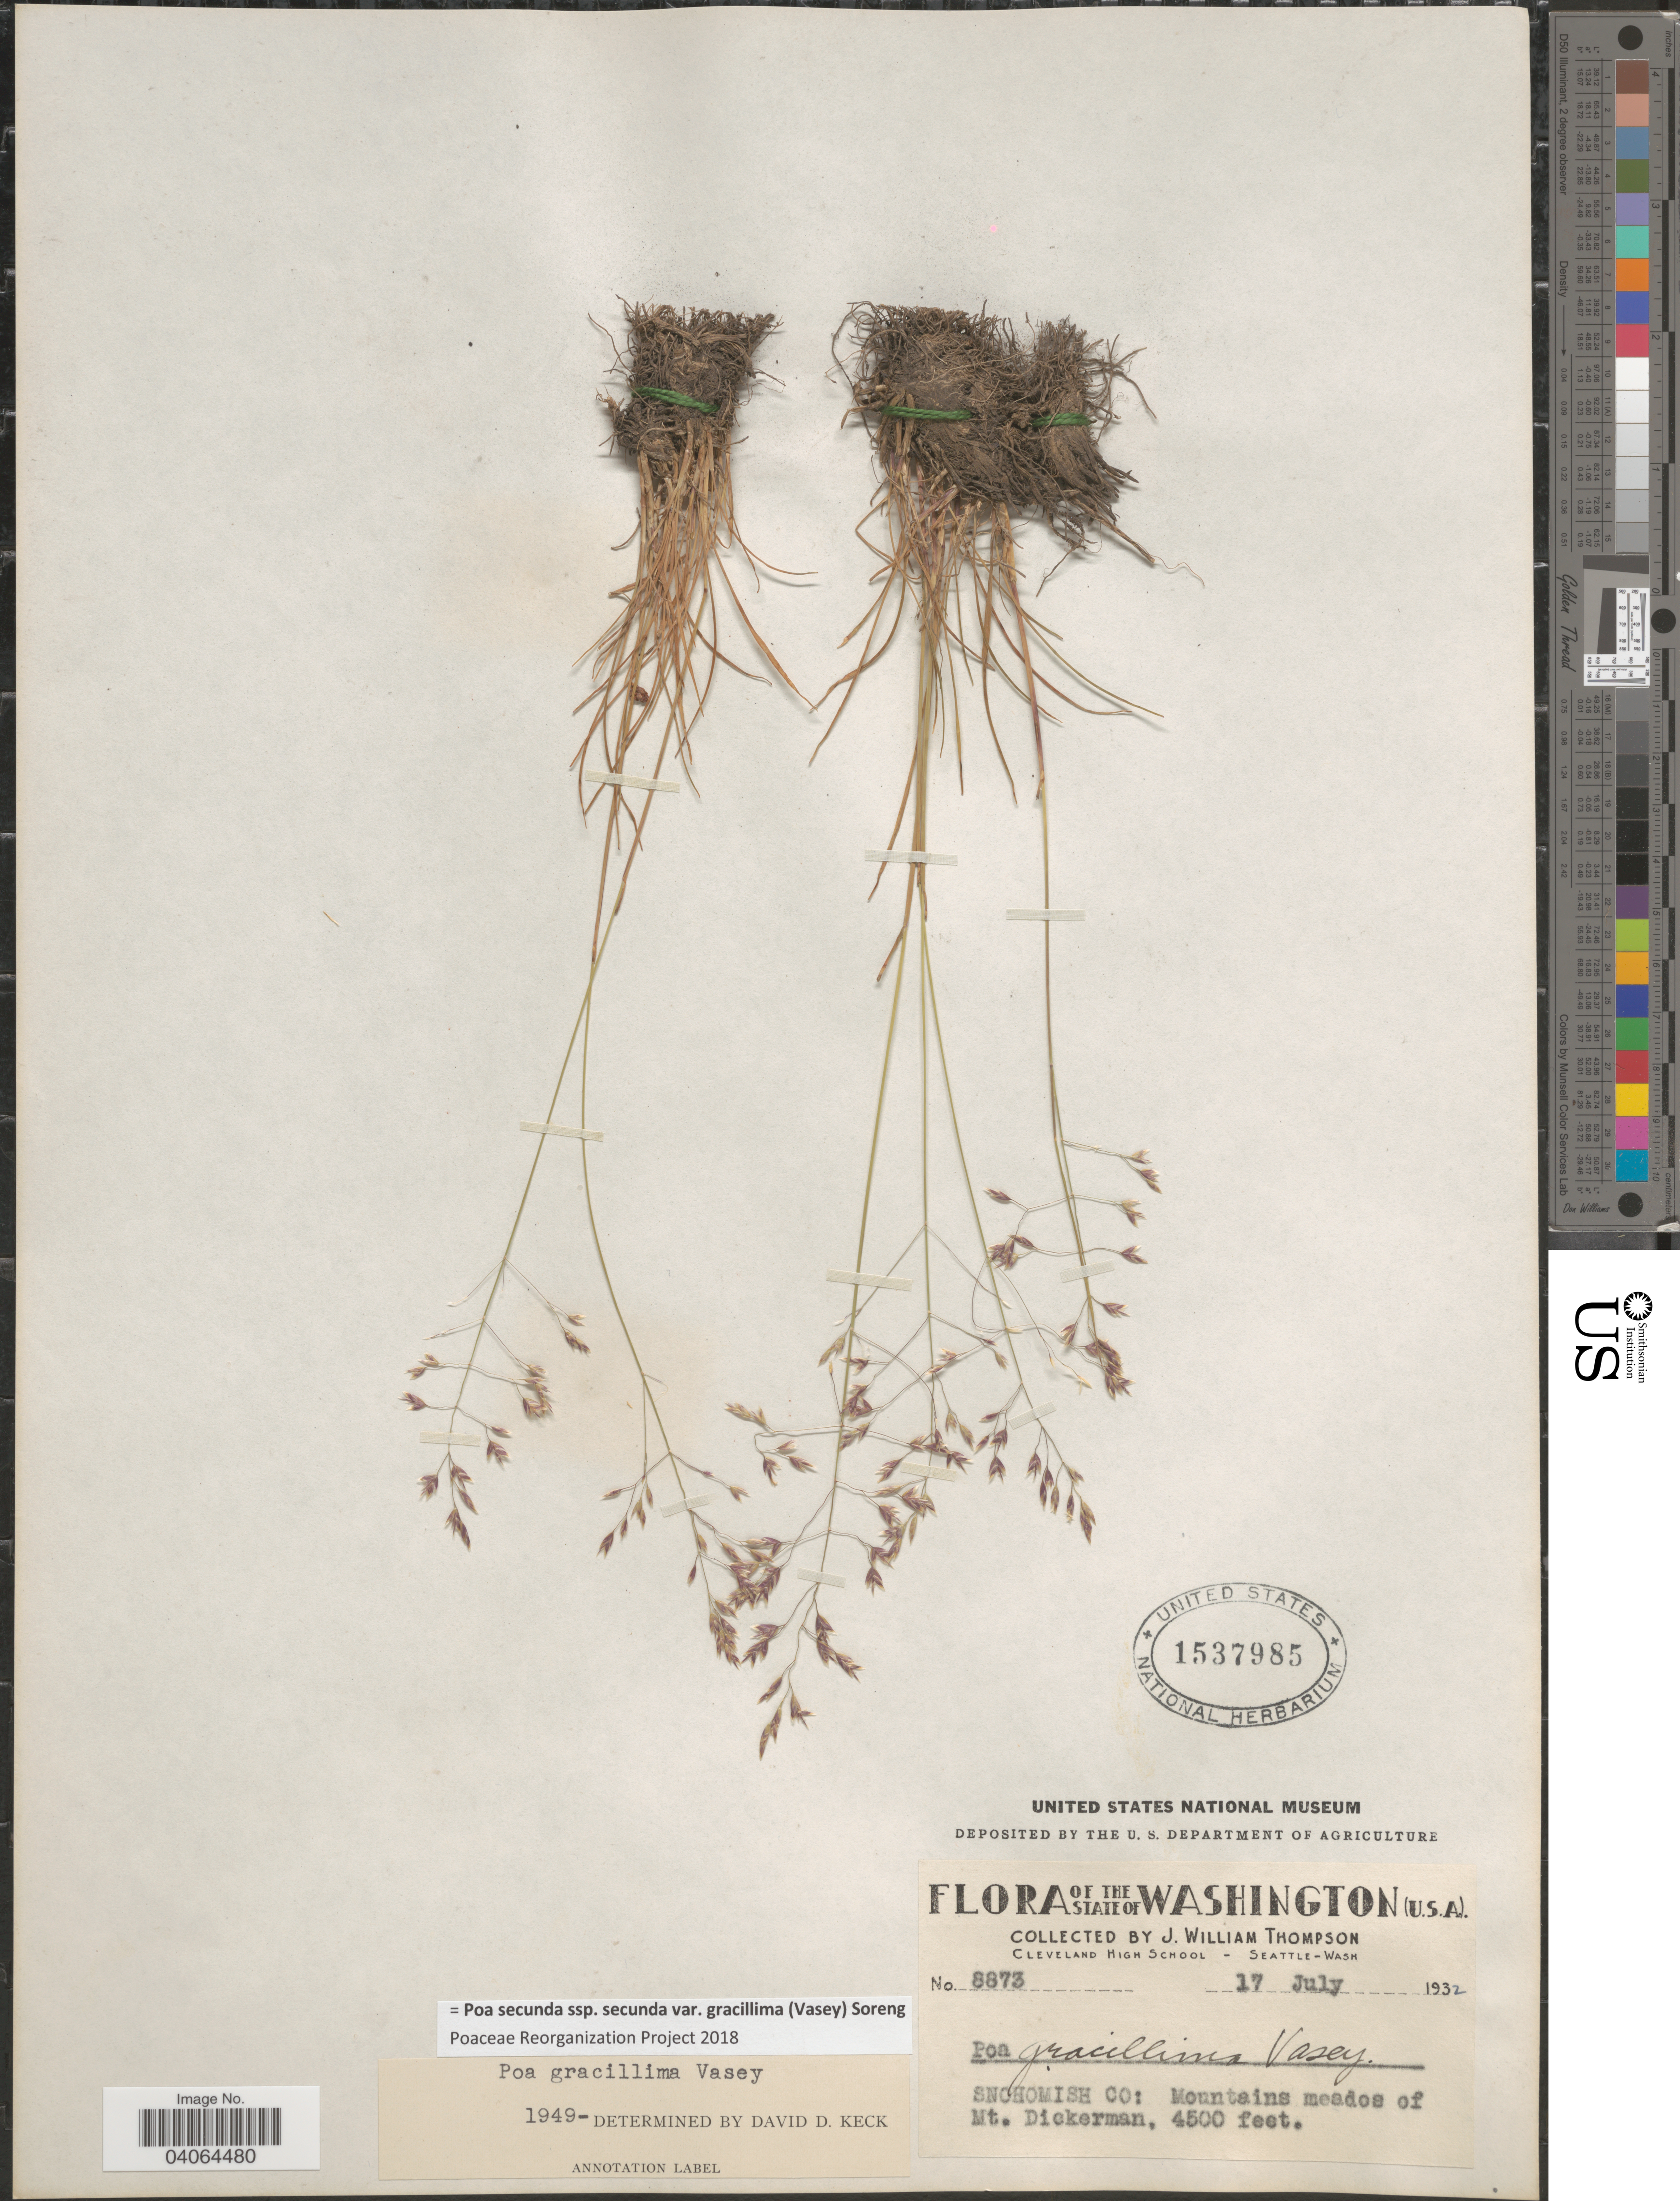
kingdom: Plantae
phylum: Tracheophyta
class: Liliopsida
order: Poales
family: Poaceae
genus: Poa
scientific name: Poa secunda subsp. secunda var. gracillima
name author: (Vasey) Soreng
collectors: J. W. Thompson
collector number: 8873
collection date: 1932-07-17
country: United States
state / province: Washington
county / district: Snohomish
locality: Snohomish Co: Mountains meados of Mt. Dickerman.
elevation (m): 1372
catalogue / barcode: US 1537985